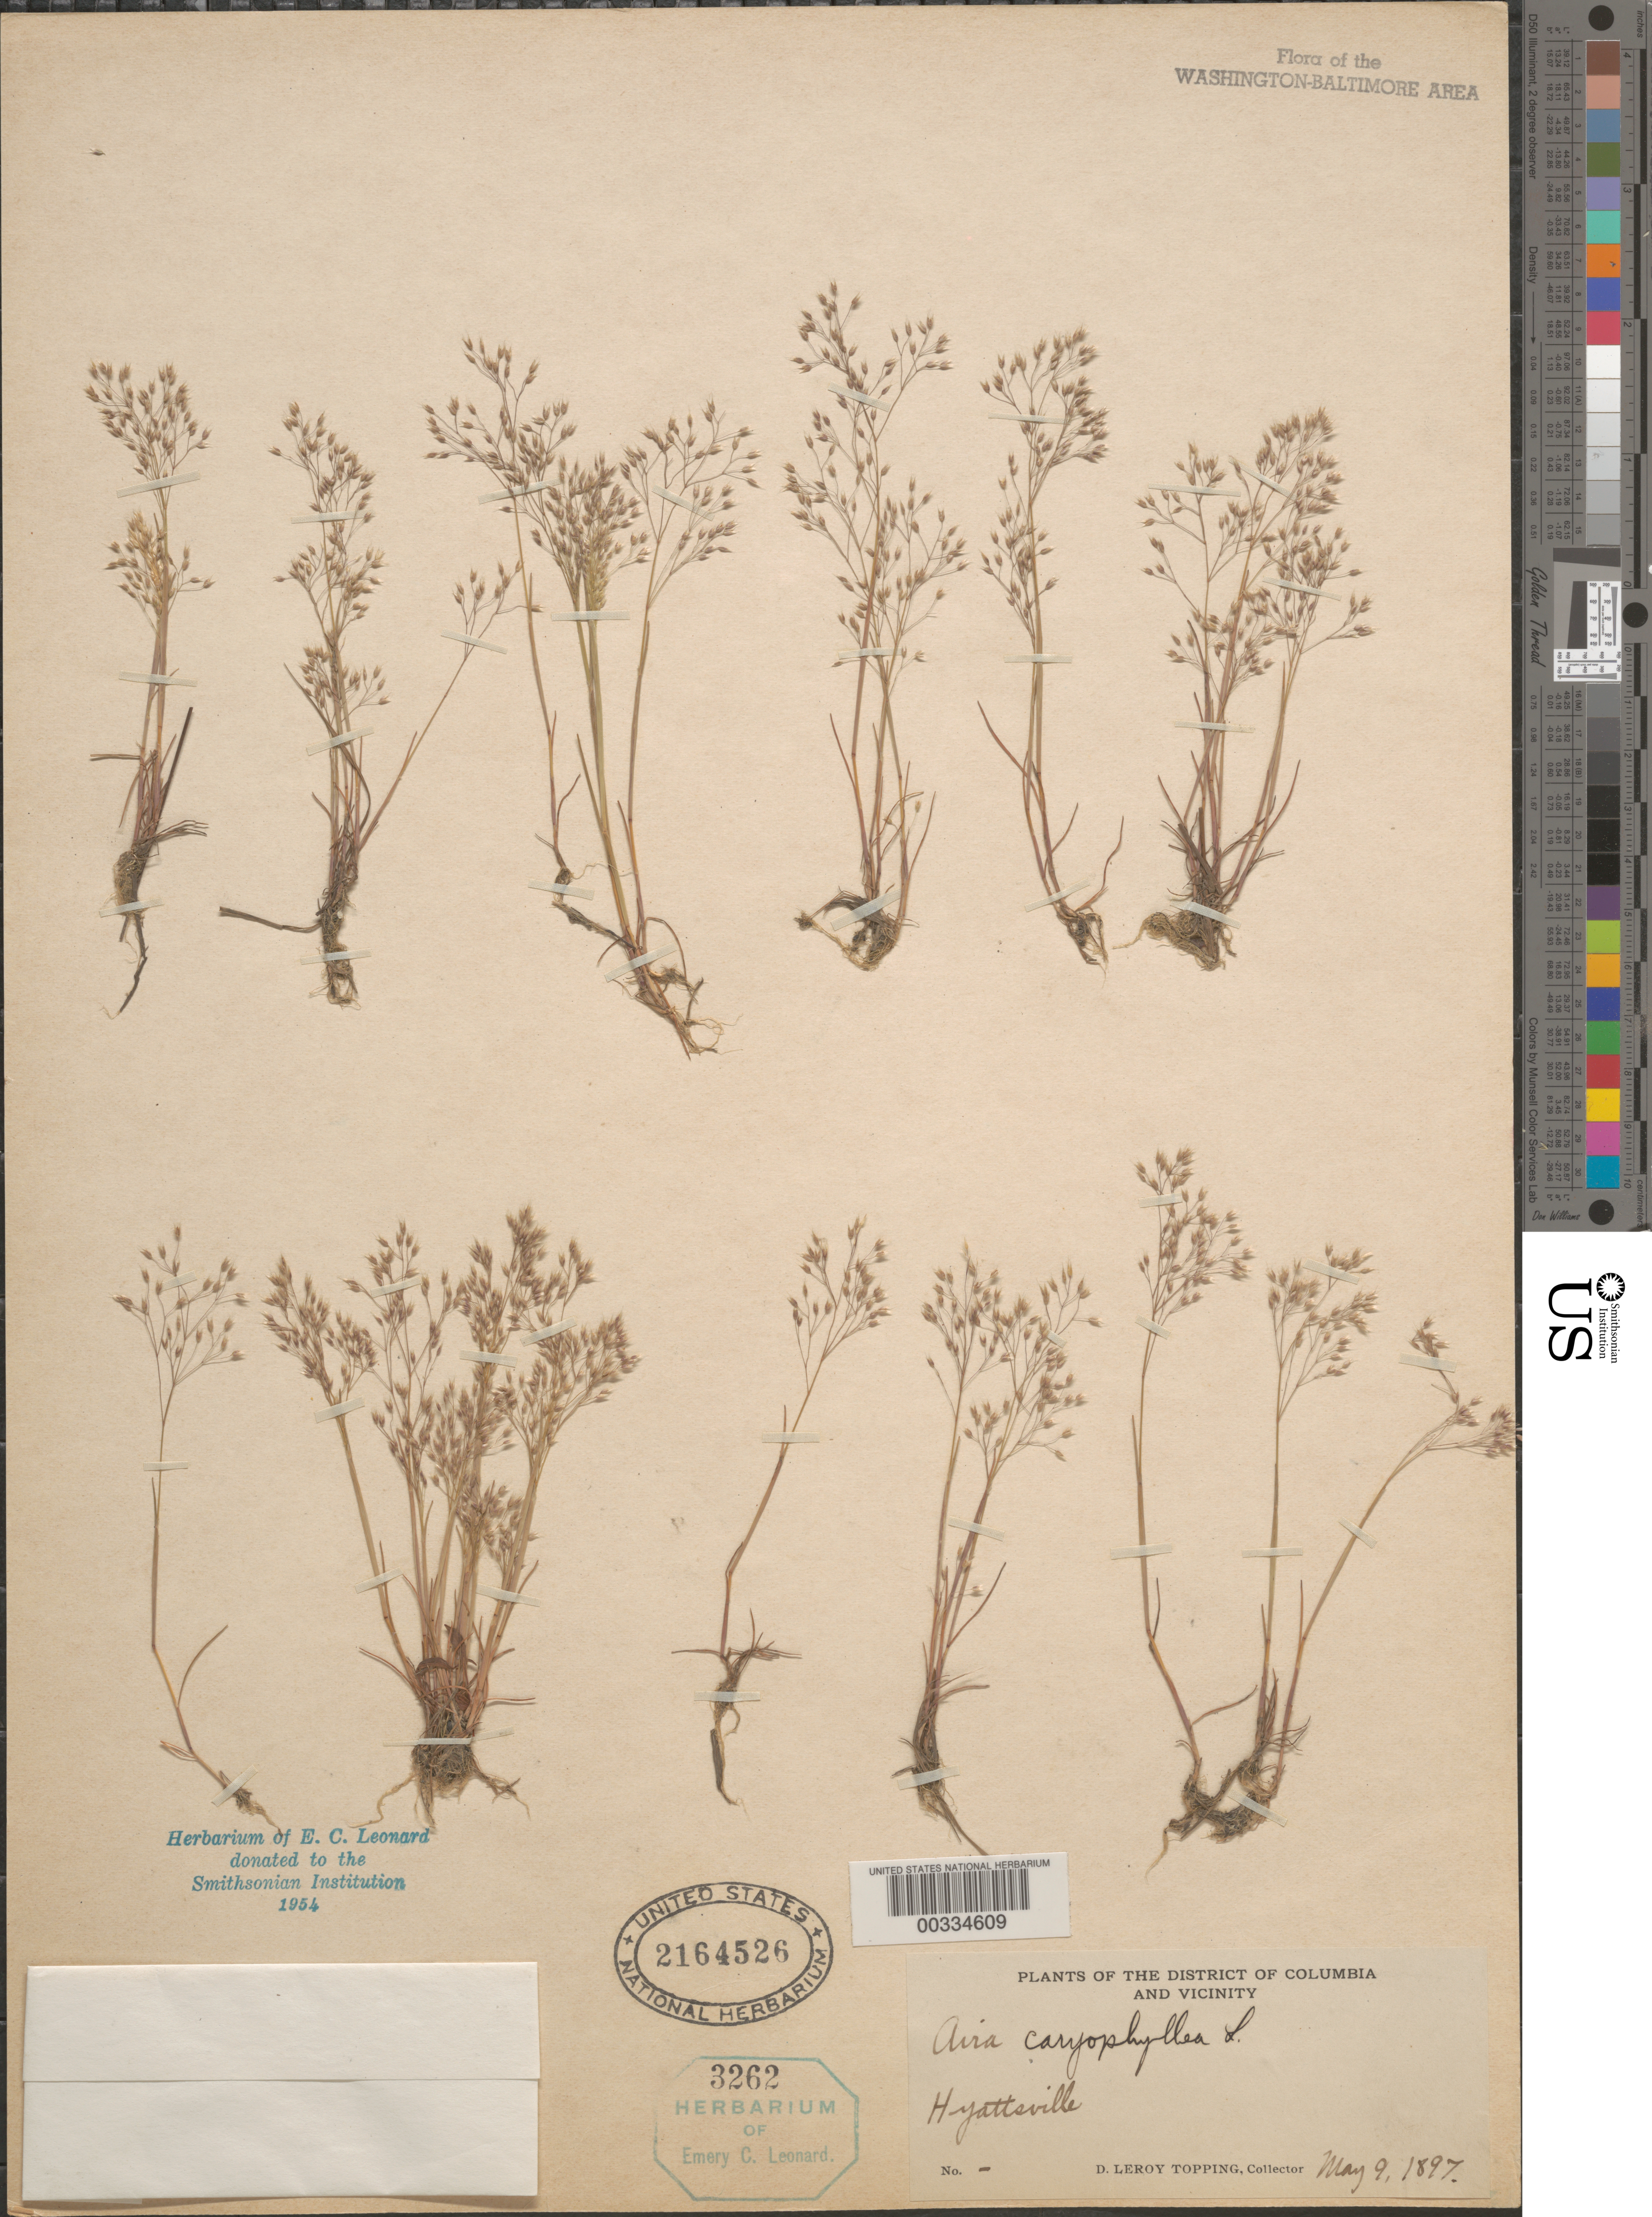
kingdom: Plantae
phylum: Tracheophyta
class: Liliopsida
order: Poales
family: Poaceae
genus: Aira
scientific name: Aira caryophyllea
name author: L.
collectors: D. L. Topping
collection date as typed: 09 May 1897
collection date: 1897-05-09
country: United States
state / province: Maryland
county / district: Prince George's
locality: Hyattsville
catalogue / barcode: US 2164526